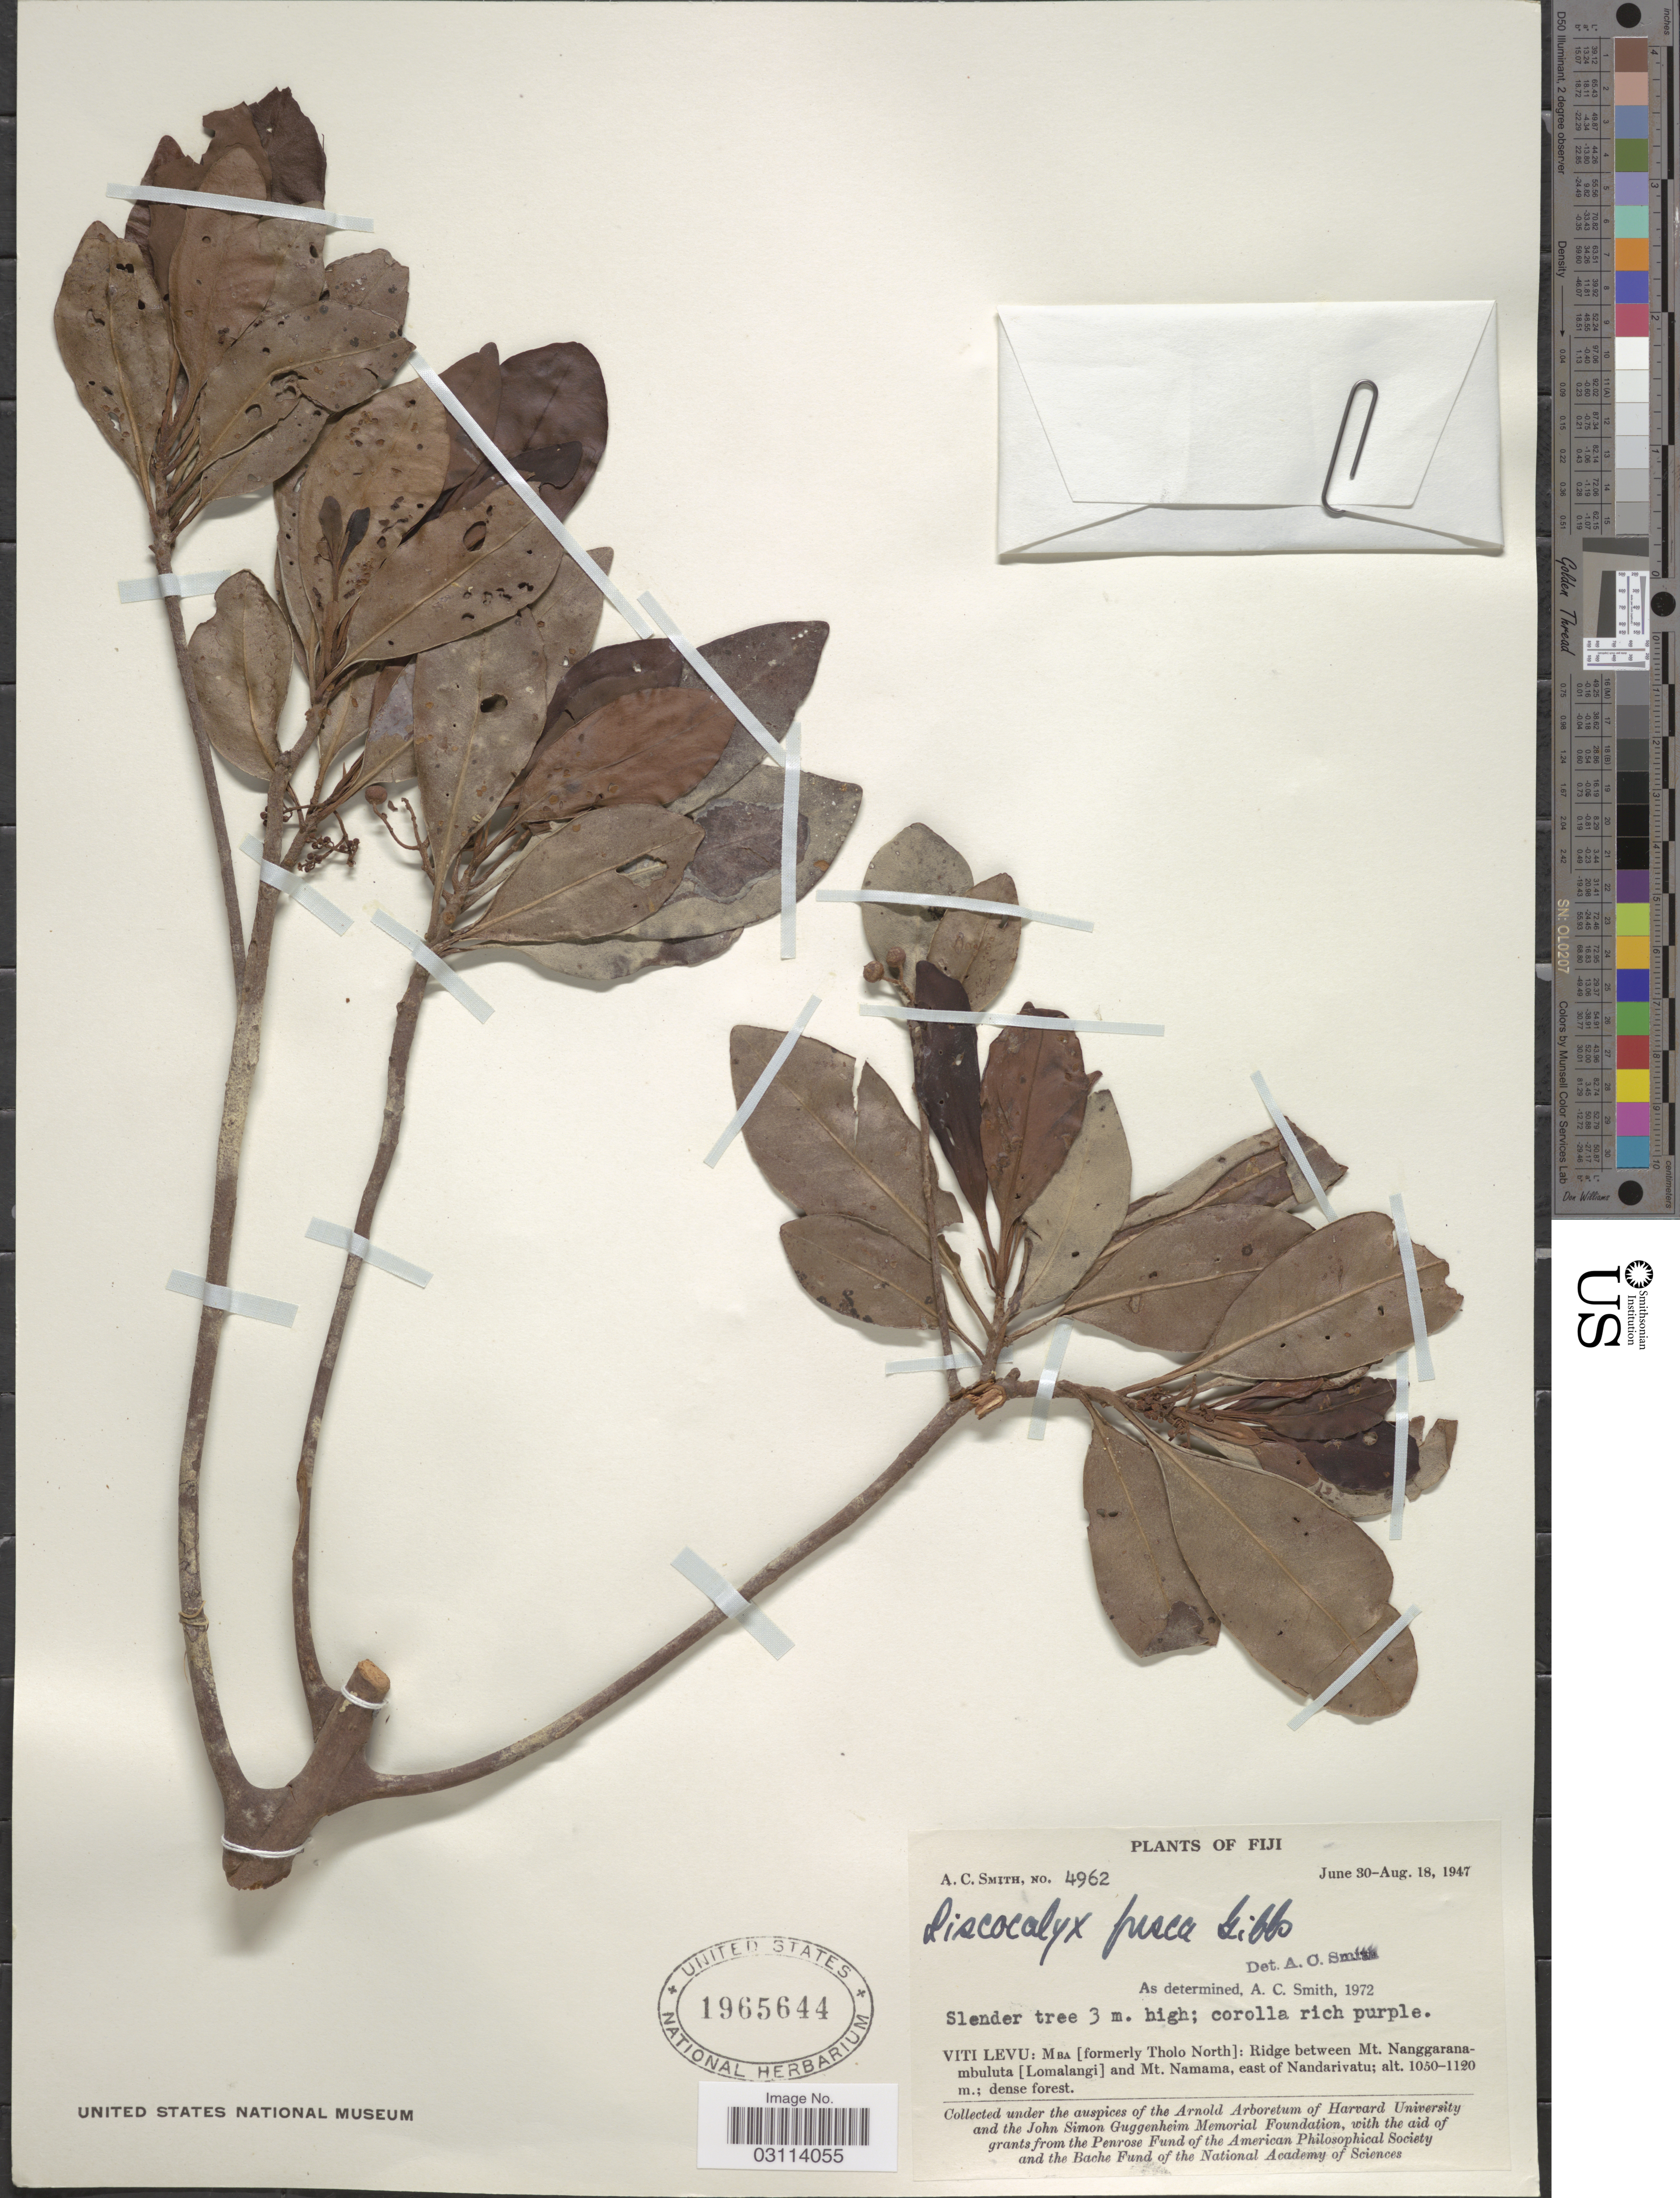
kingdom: Plantae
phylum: Tracheophyta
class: Magnoliopsida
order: Ericales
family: Primulaceae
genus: Discocalyx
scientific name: Discocalyx fusca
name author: Gibbs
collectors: A. C. Smith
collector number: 4962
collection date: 1947-06-30/1947-08-18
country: Fiji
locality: Viti Levu: Mba [formerly Tholo North]: Ridge between Mt. Nanggaranambuluta [Lomalangi] and Mt. Namama, east of Nandarivatu.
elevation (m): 1050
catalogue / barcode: US 1965644